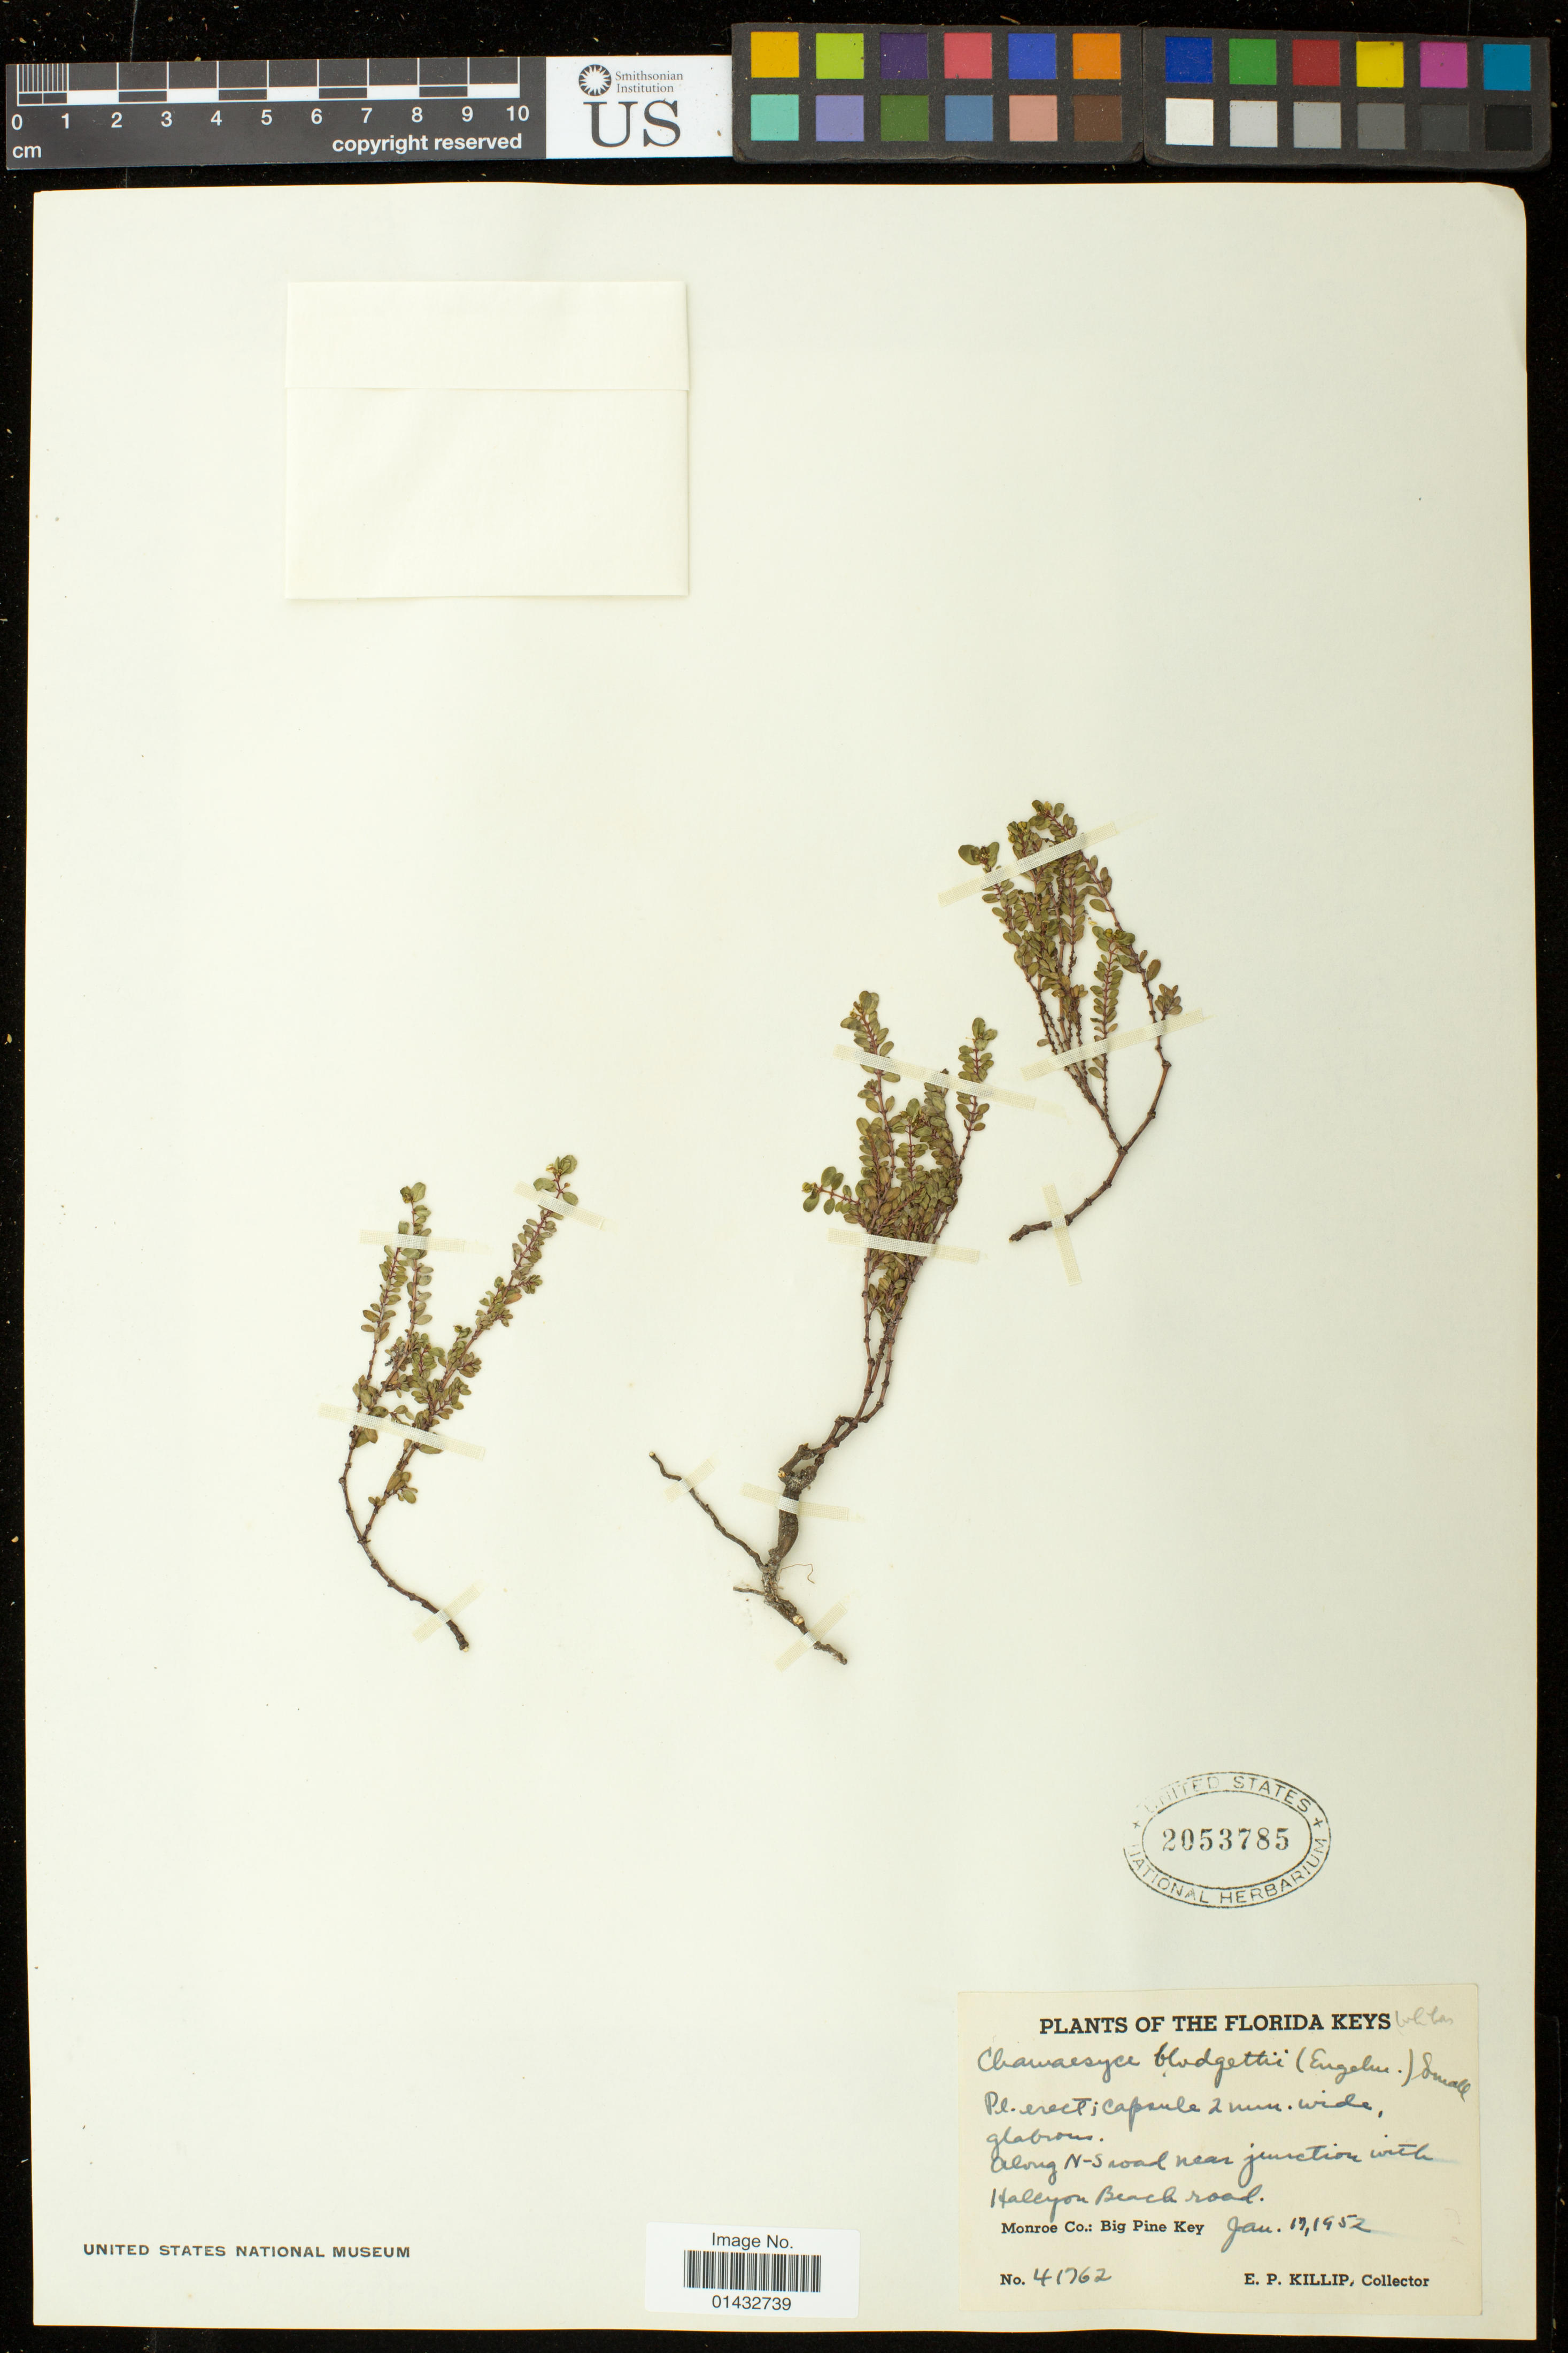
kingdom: Plantae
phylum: Tracheophyta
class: Magnoliopsida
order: Malpighiales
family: Euphorbiaceae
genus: Euphorbia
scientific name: Euphorbia blodgettii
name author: Engelm. ex Hitchc.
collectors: E. P. Killip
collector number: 41762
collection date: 1952-01-17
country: United States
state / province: Florida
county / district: Monroe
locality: Big Pine Key ; Along N-S road near junction with Halcyon Beach road.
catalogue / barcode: US 2053785